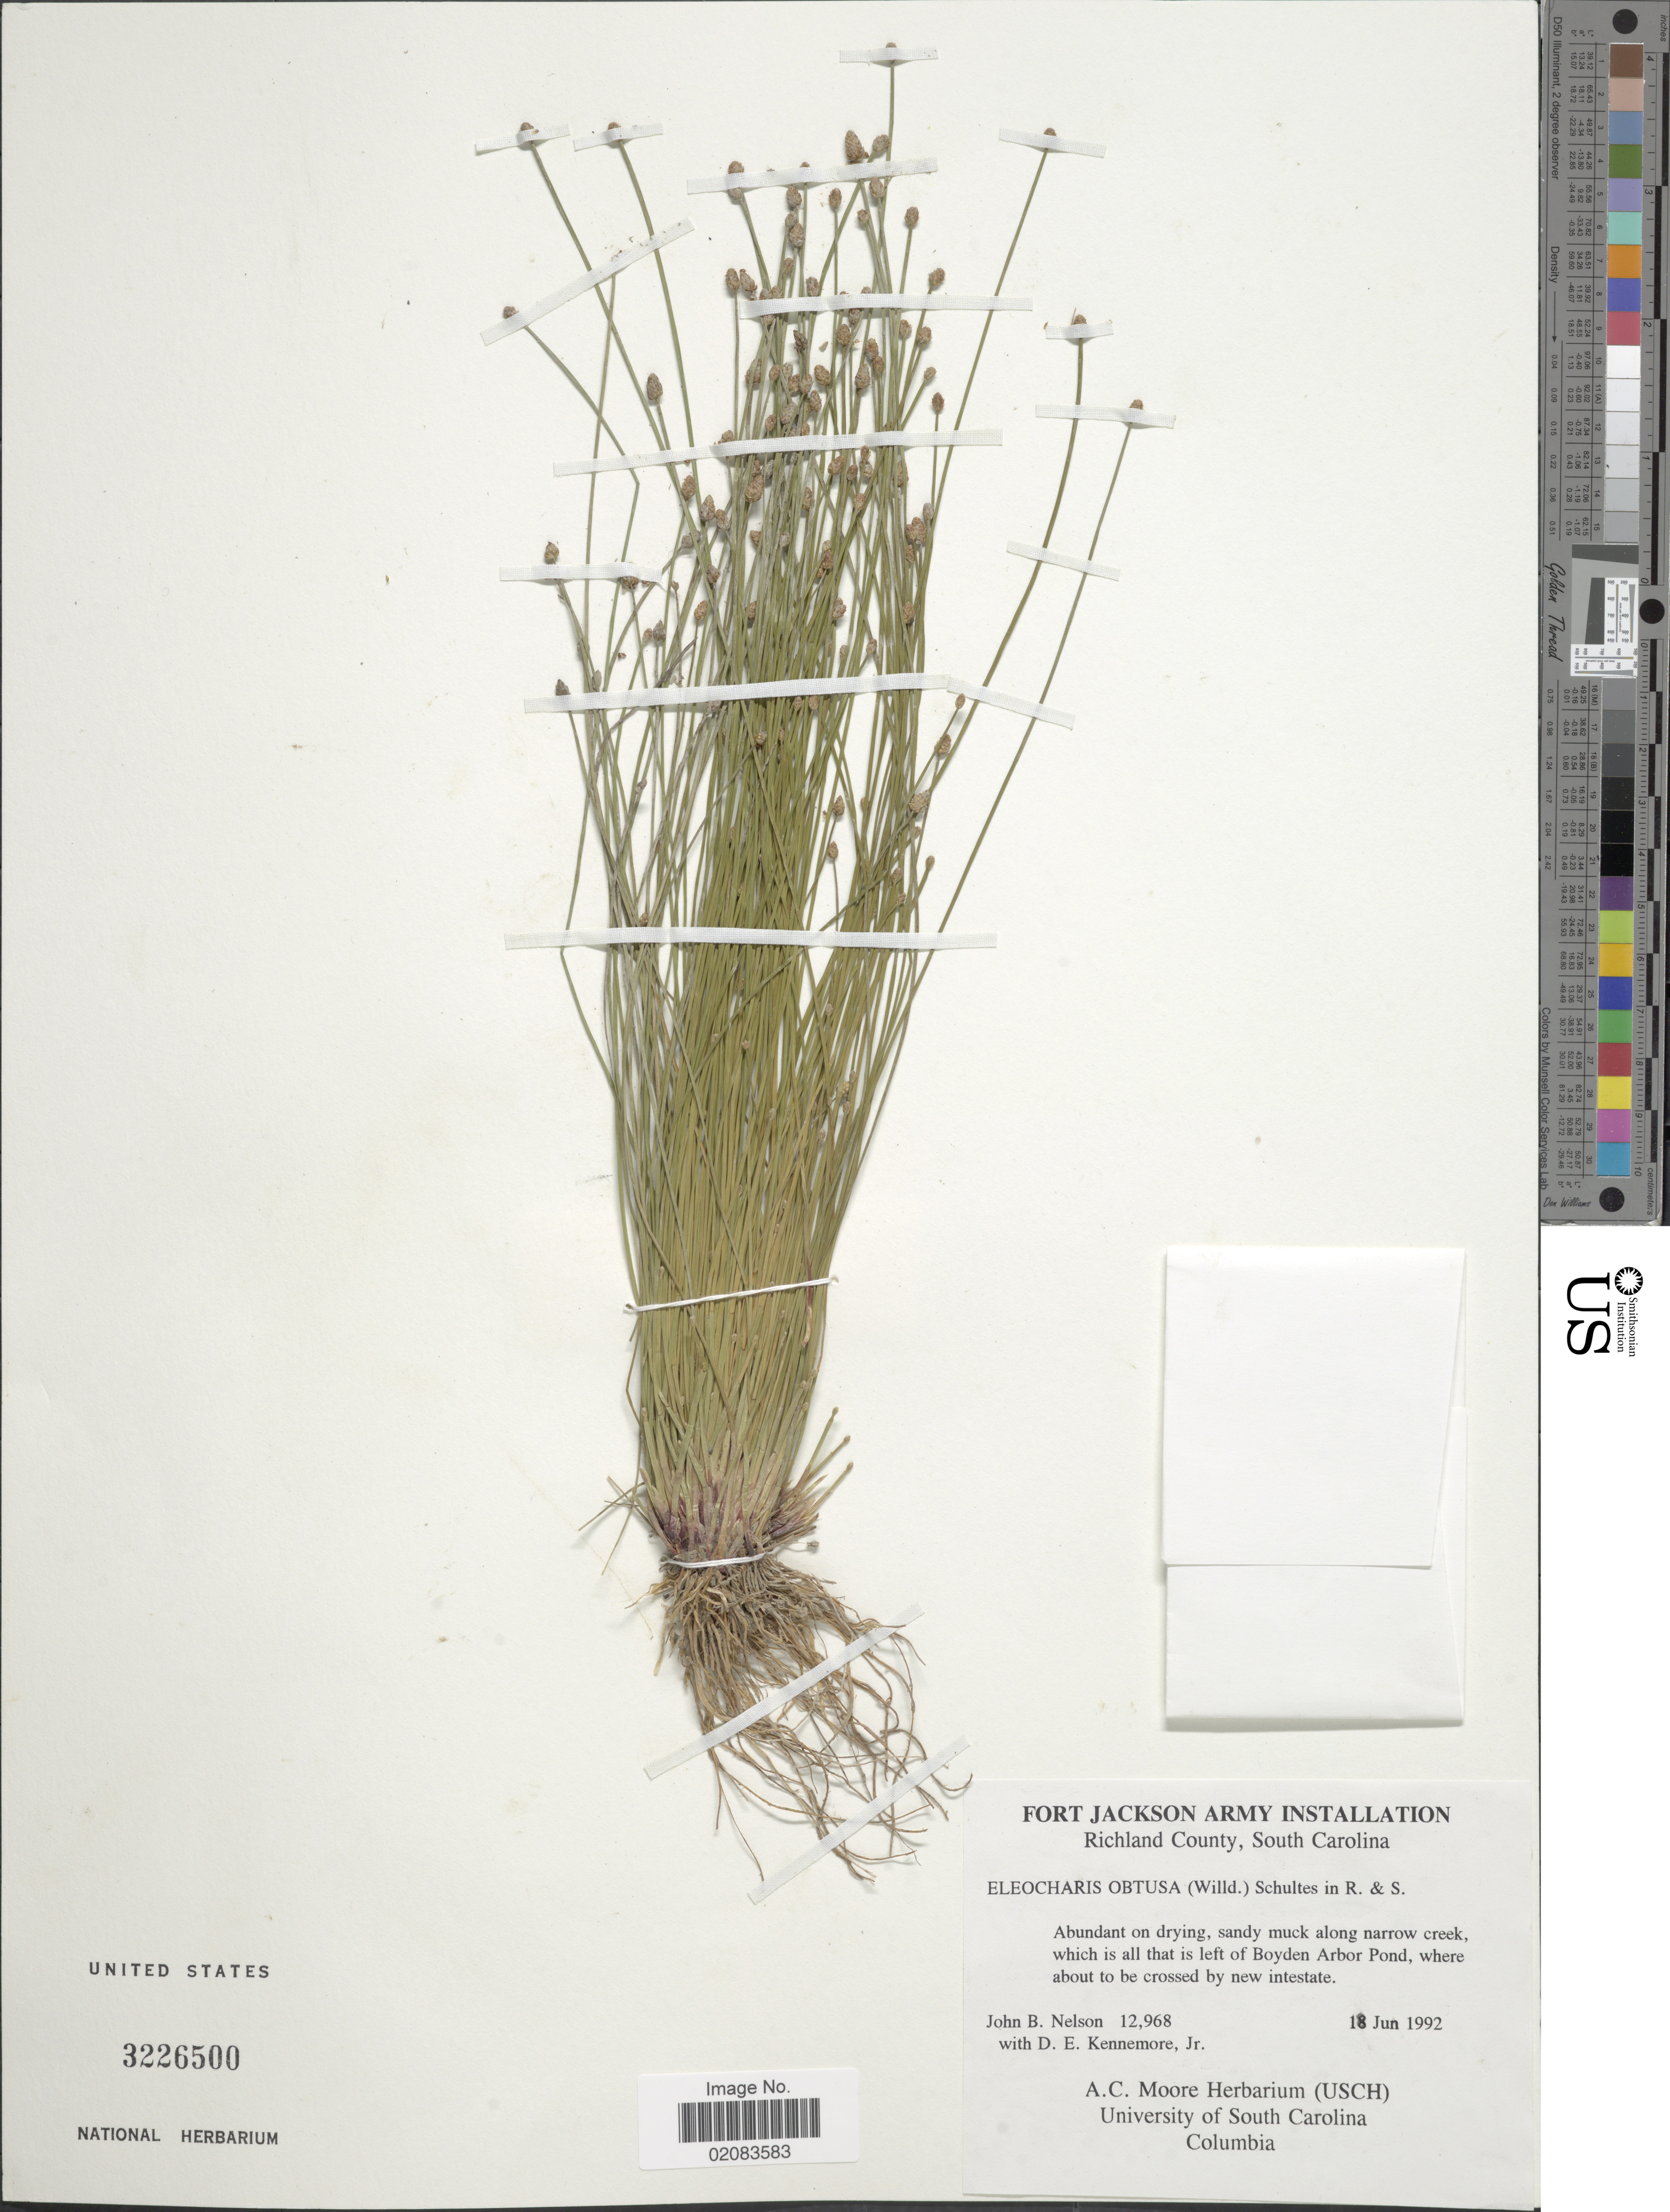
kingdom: Plantae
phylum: Tracheophyta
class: Liliopsida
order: Poales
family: Cyperaceae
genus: Eleocharis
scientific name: Eleocharis obtusa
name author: (Willd.) Schult.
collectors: J. Hall & D. Kennemore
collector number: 12968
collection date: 1992-06-18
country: United States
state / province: South Carolina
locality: Richland County, abundant on drying, sandy muck along narrow creek, which is all that is left of Boyden Arbor Pond, where to be crosses by new inestate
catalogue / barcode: US 3226500